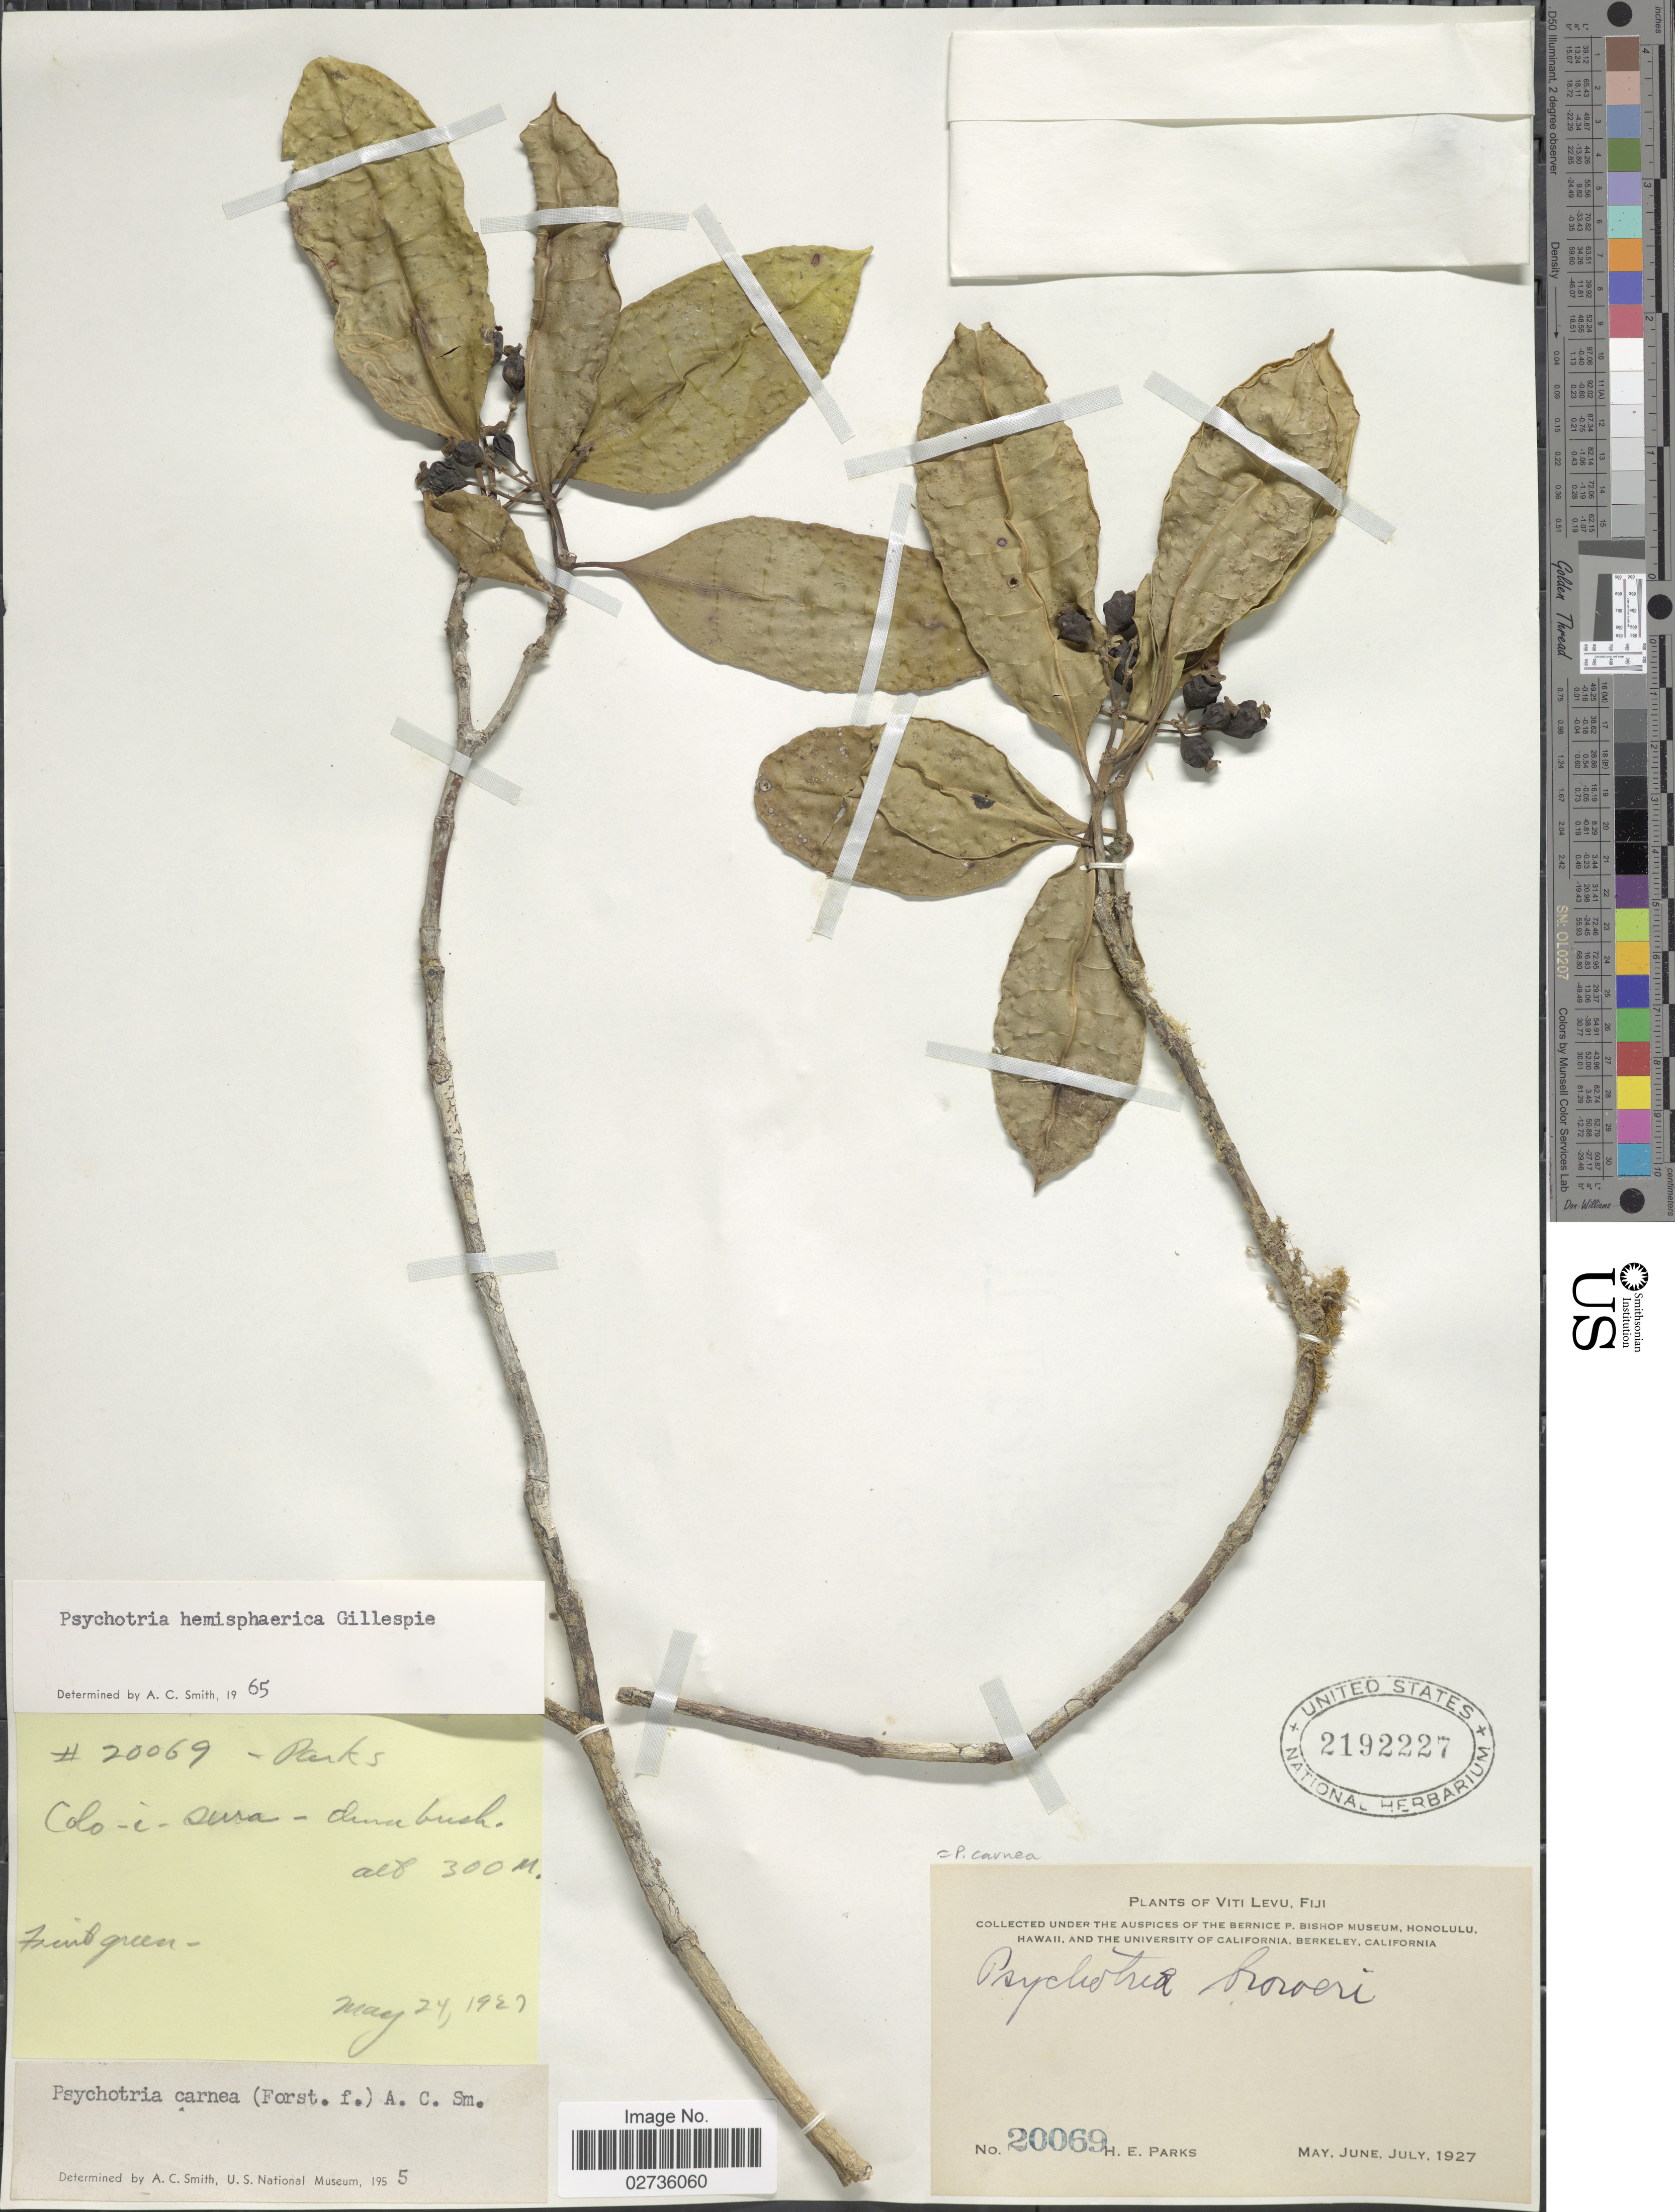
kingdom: Plantae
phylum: Tracheophyta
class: Magnoliopsida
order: Gentianales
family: Rubiaceae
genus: Psychotria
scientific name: Psychotria carnea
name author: (G. Forst.) A.C. Sm.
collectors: H. E. Parks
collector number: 20069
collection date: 1927-05-24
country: Fiji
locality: Viti Levu. Colo-i-Suva.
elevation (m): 300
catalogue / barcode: US 2192227